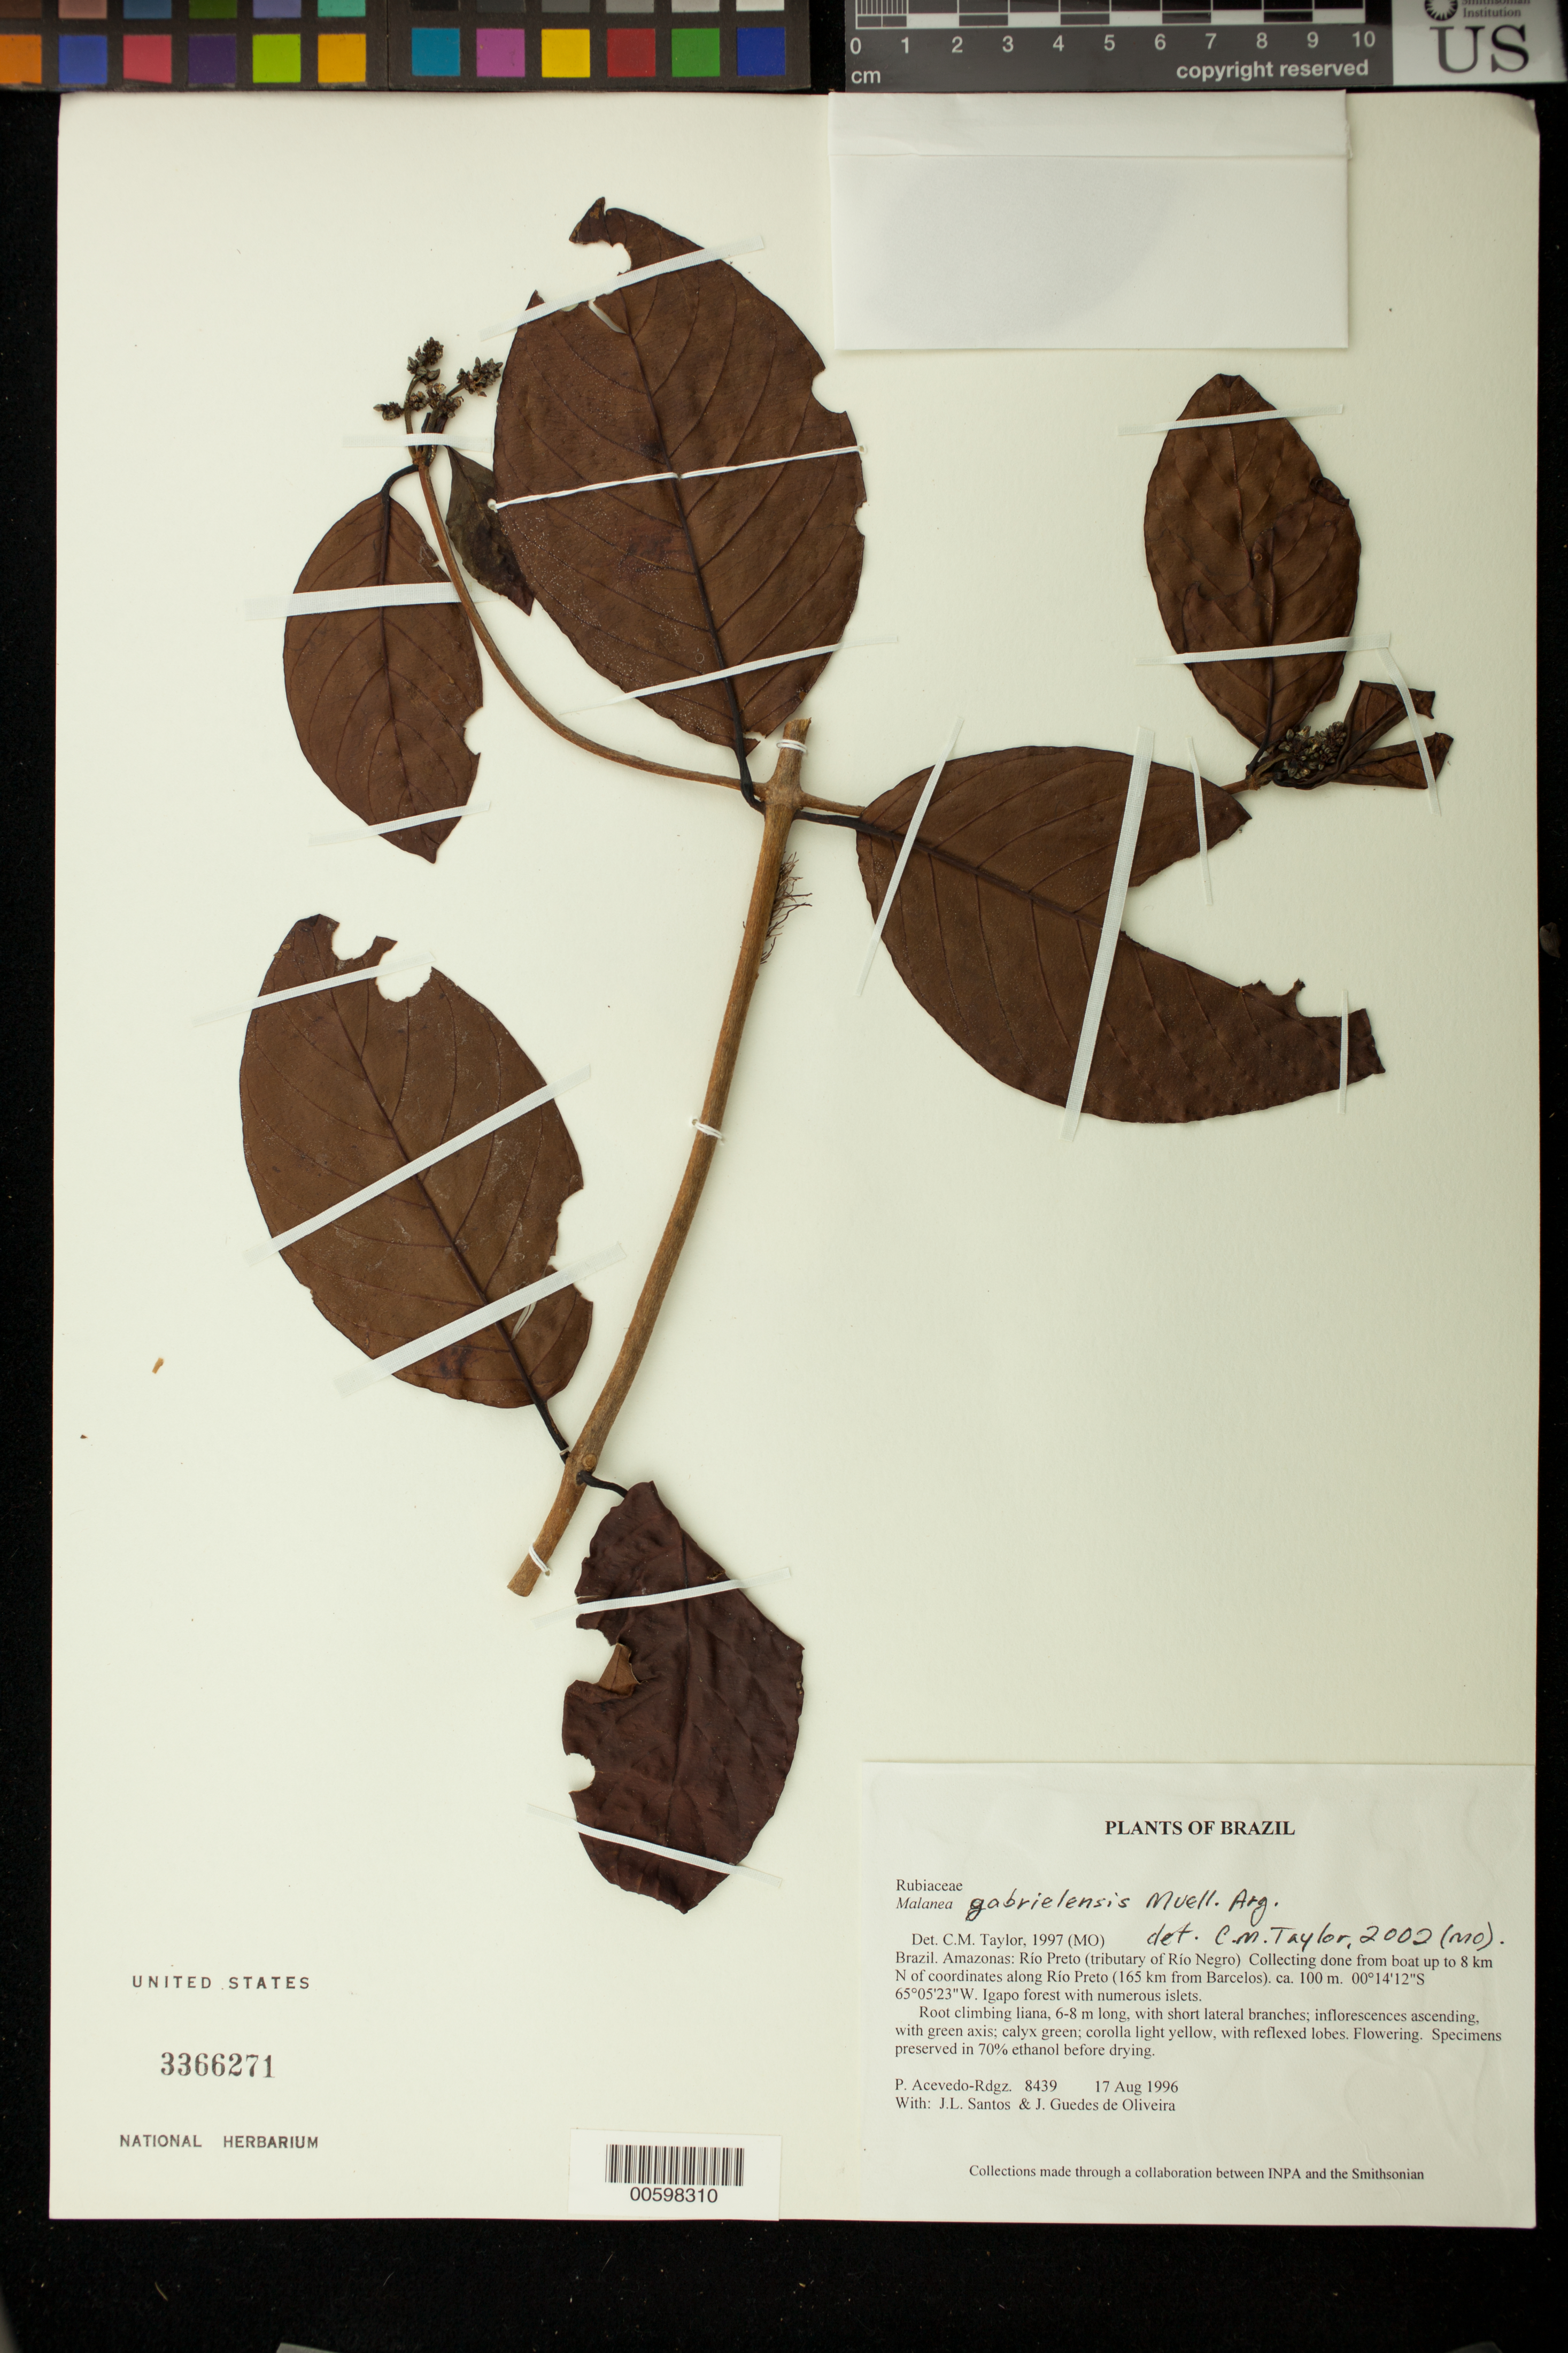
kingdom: Plantae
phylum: Tracheophyta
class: Magnoliopsida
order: Gentianales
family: Rubiaceae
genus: Malanea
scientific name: Malanea gabrielensis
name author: Müll. Arg.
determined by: Taylor, Charlotte M.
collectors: P. Acevedo-Rodr., J. L. Santos & J. Guedes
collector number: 8439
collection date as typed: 17 Aug 1996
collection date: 1996-08-17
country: Brazil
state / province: Amazonas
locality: Amazonas: Río Preto (tributary of Río Negro) Collecting done from boat up to 8 km N of coordinates along Río Preto (165 km from Barcelos).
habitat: Igapo forest with numerous islets.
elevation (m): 100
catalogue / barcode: US 3366271